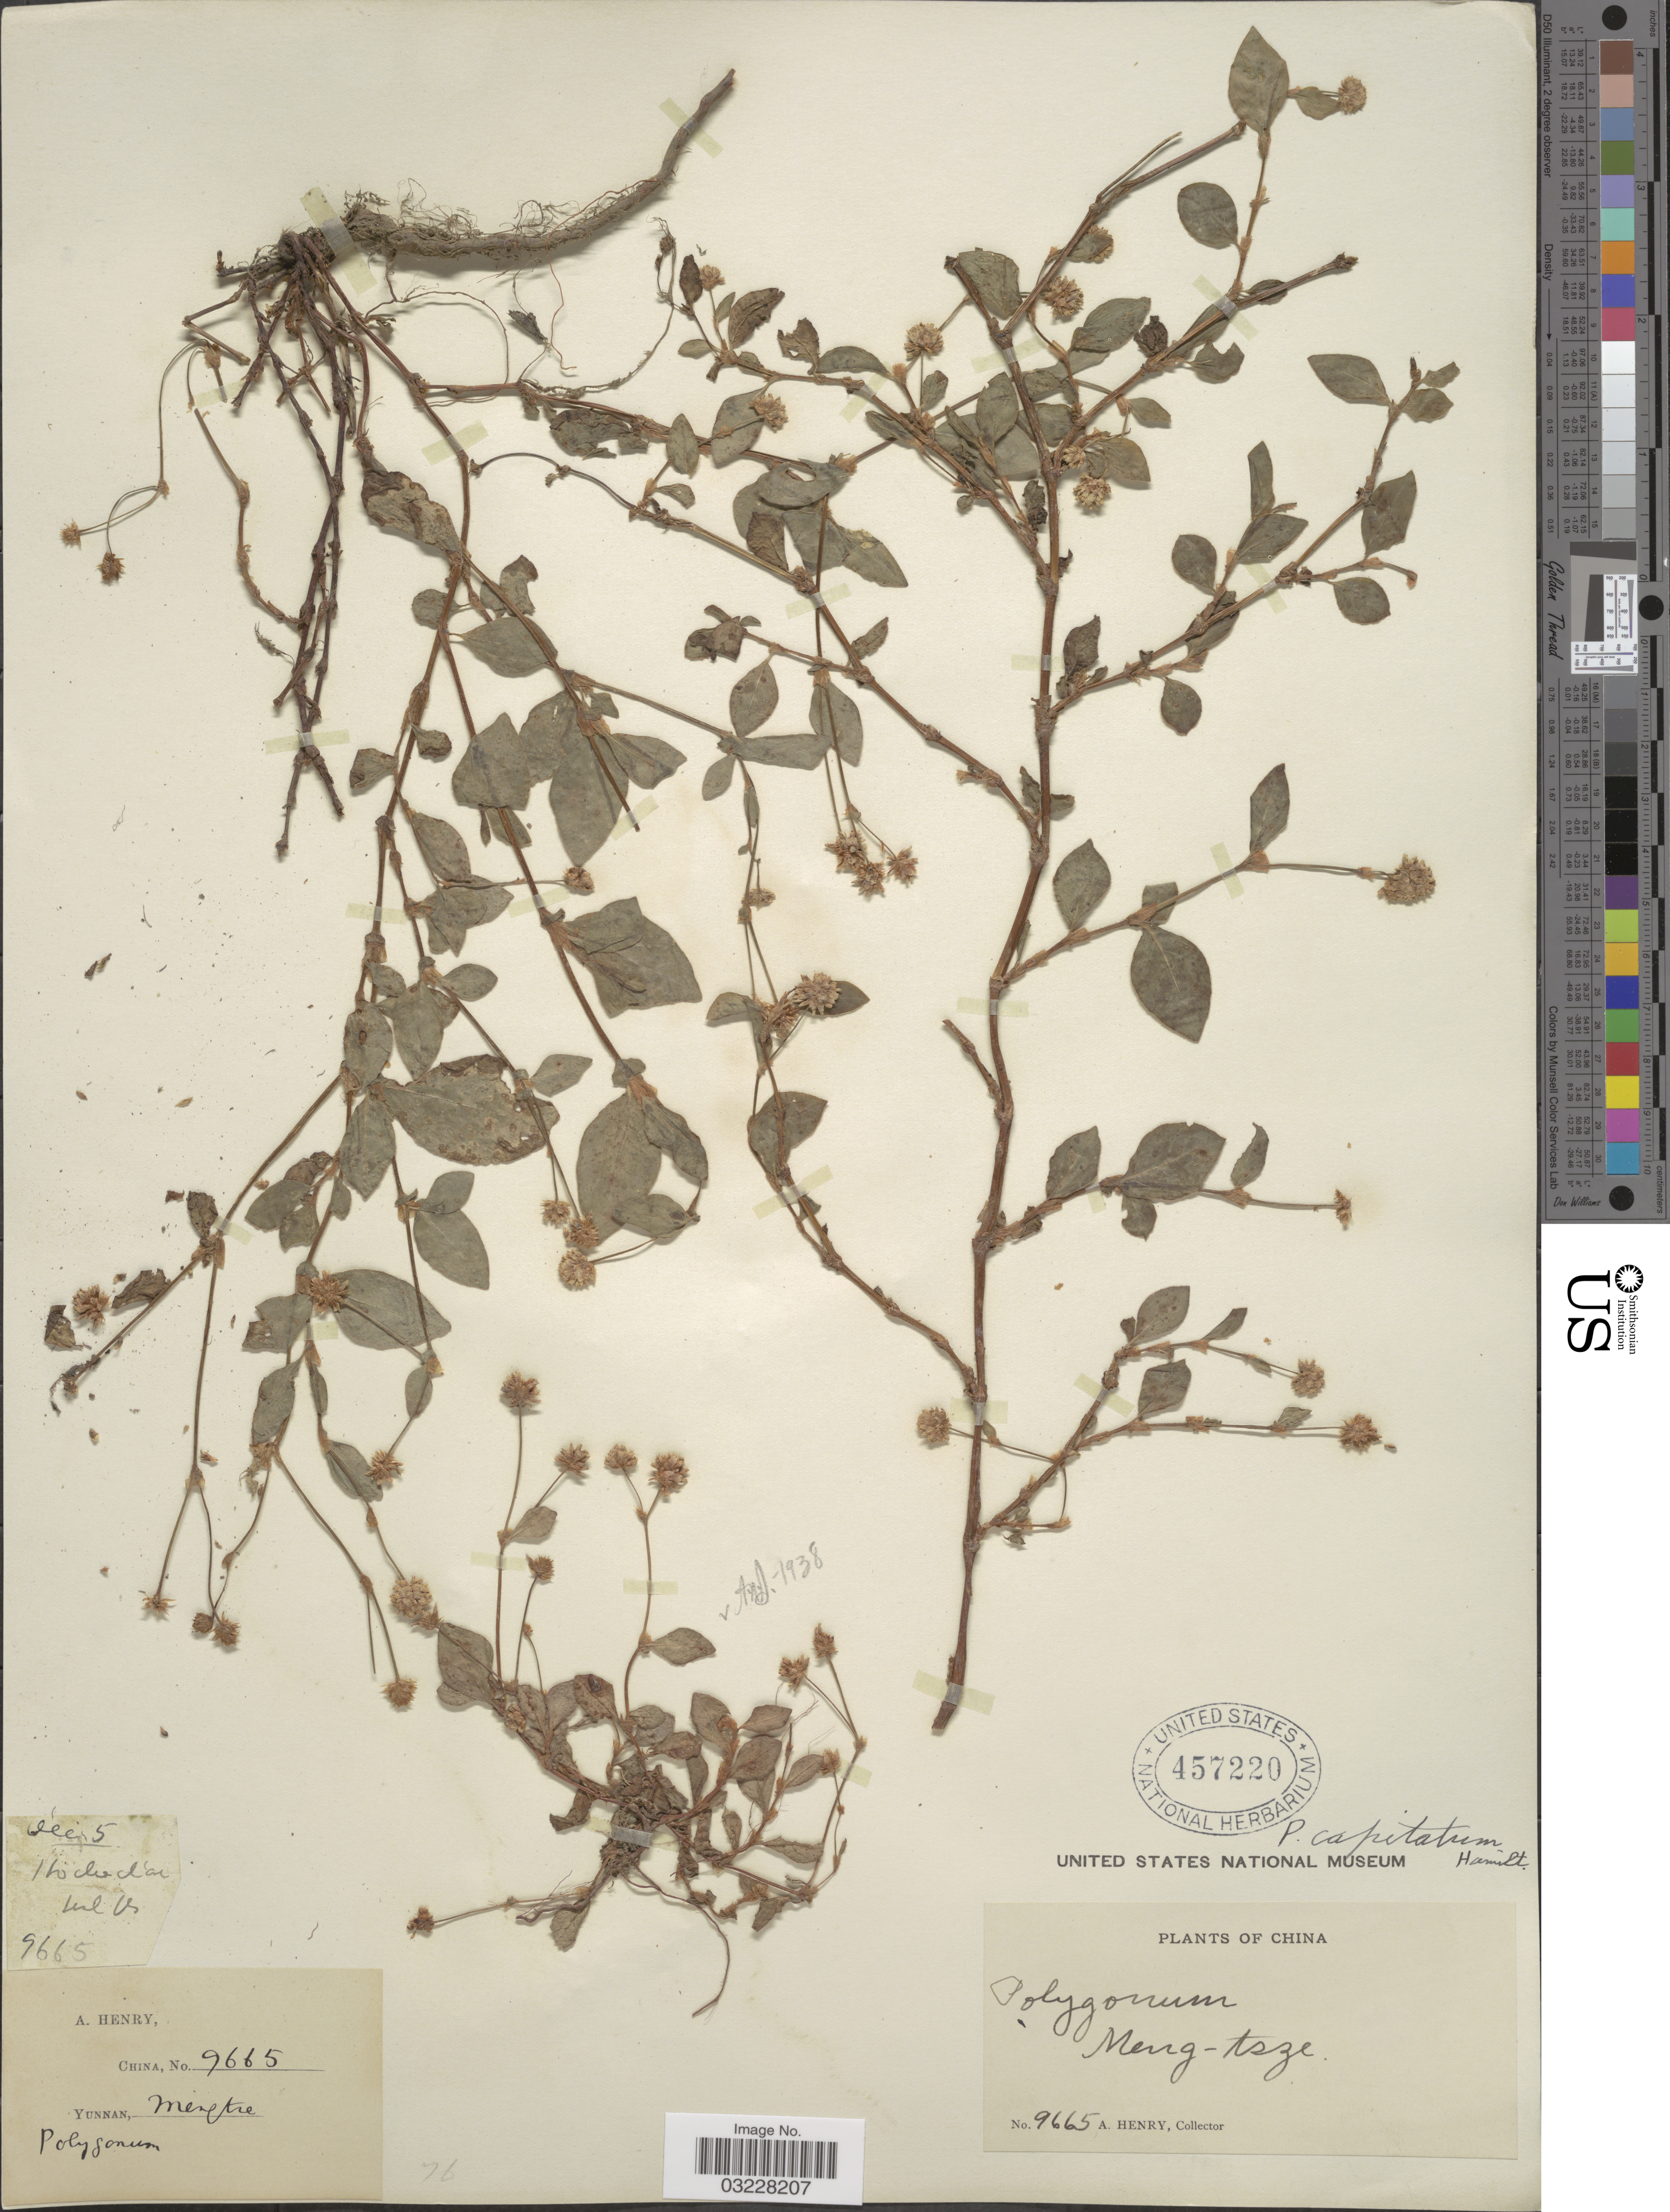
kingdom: Plantae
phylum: Tracheophyta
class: Magnoliopsida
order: Caryophyllales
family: Polygonaceae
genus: Polygonum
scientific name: Polygonum capitatum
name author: Buch.-Ham. ex D. Don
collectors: A. Henry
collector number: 9665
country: China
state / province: Yunnan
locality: Meng-tsze.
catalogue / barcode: US 457220